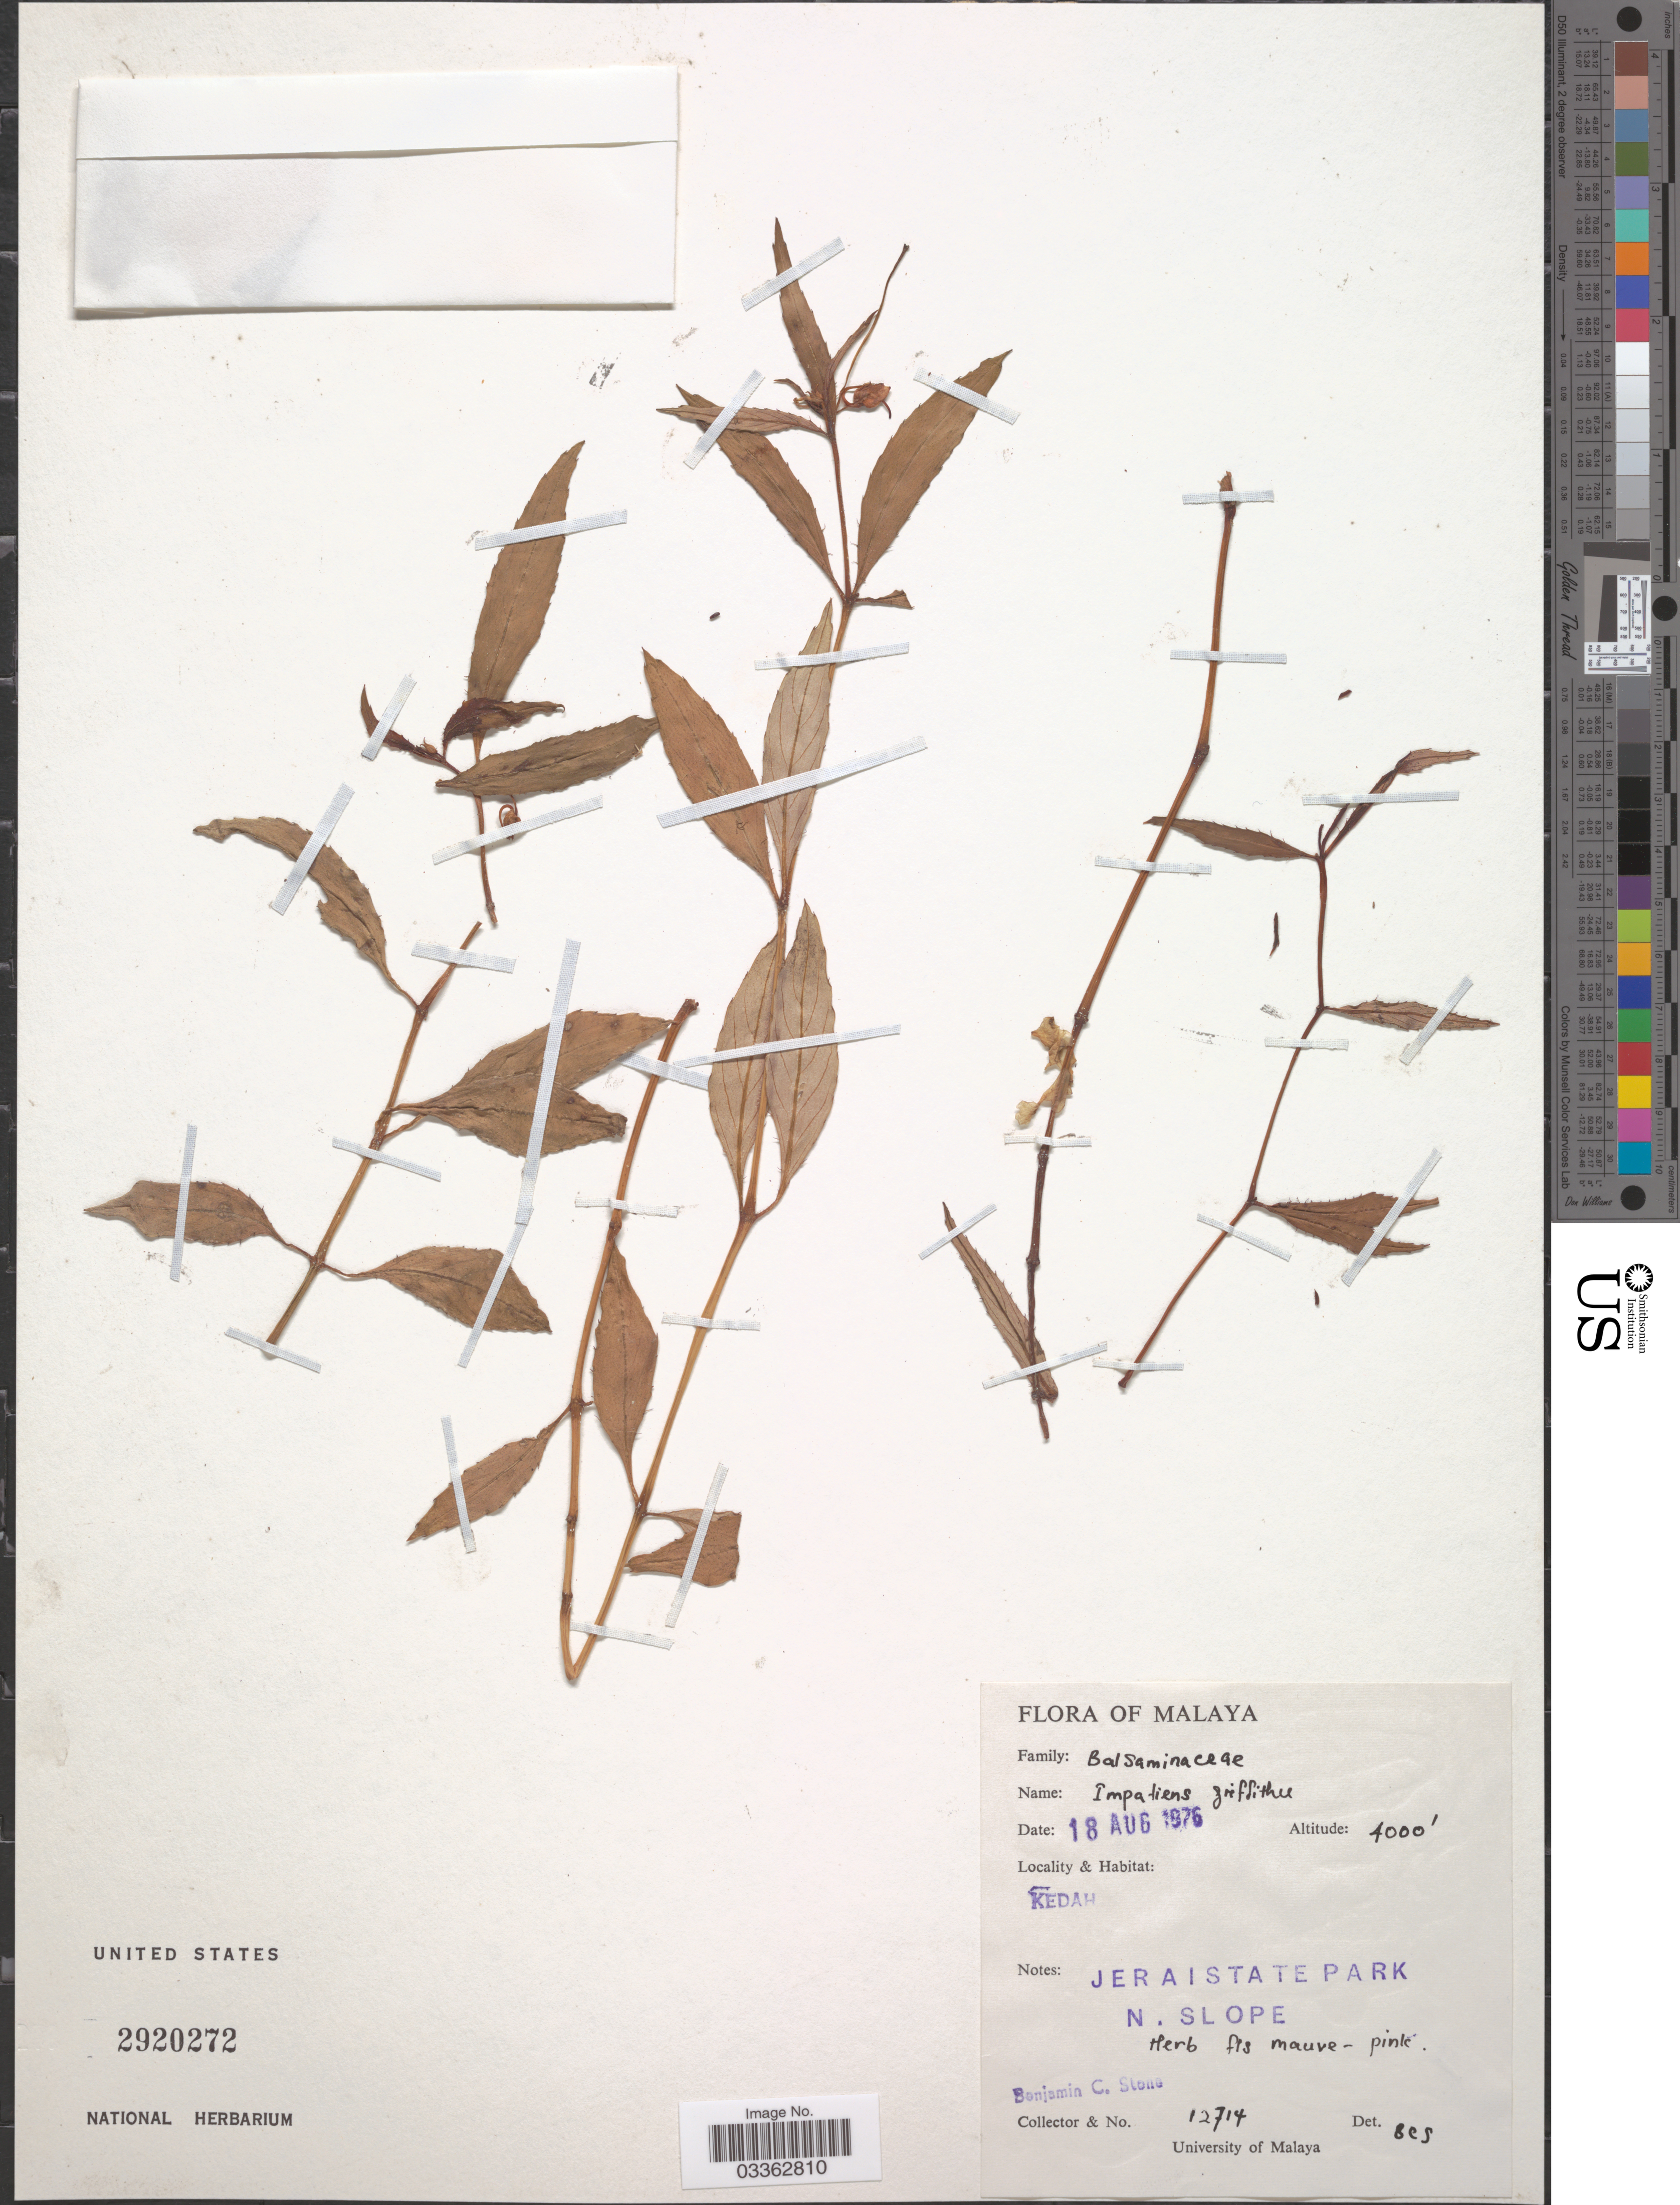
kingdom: Plantae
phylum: Tracheophyta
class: Magnoliopsida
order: Ericales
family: Balsaminaceae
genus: Impatiens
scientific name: Impatiens griffithii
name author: Hook. f. & Thomson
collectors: B. C. Stone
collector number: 12714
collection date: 1976-08-18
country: Malaysia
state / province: Kedah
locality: Malaya. Kedah. Jerai state Park. N. Slope.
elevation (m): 1219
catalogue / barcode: US 2920272